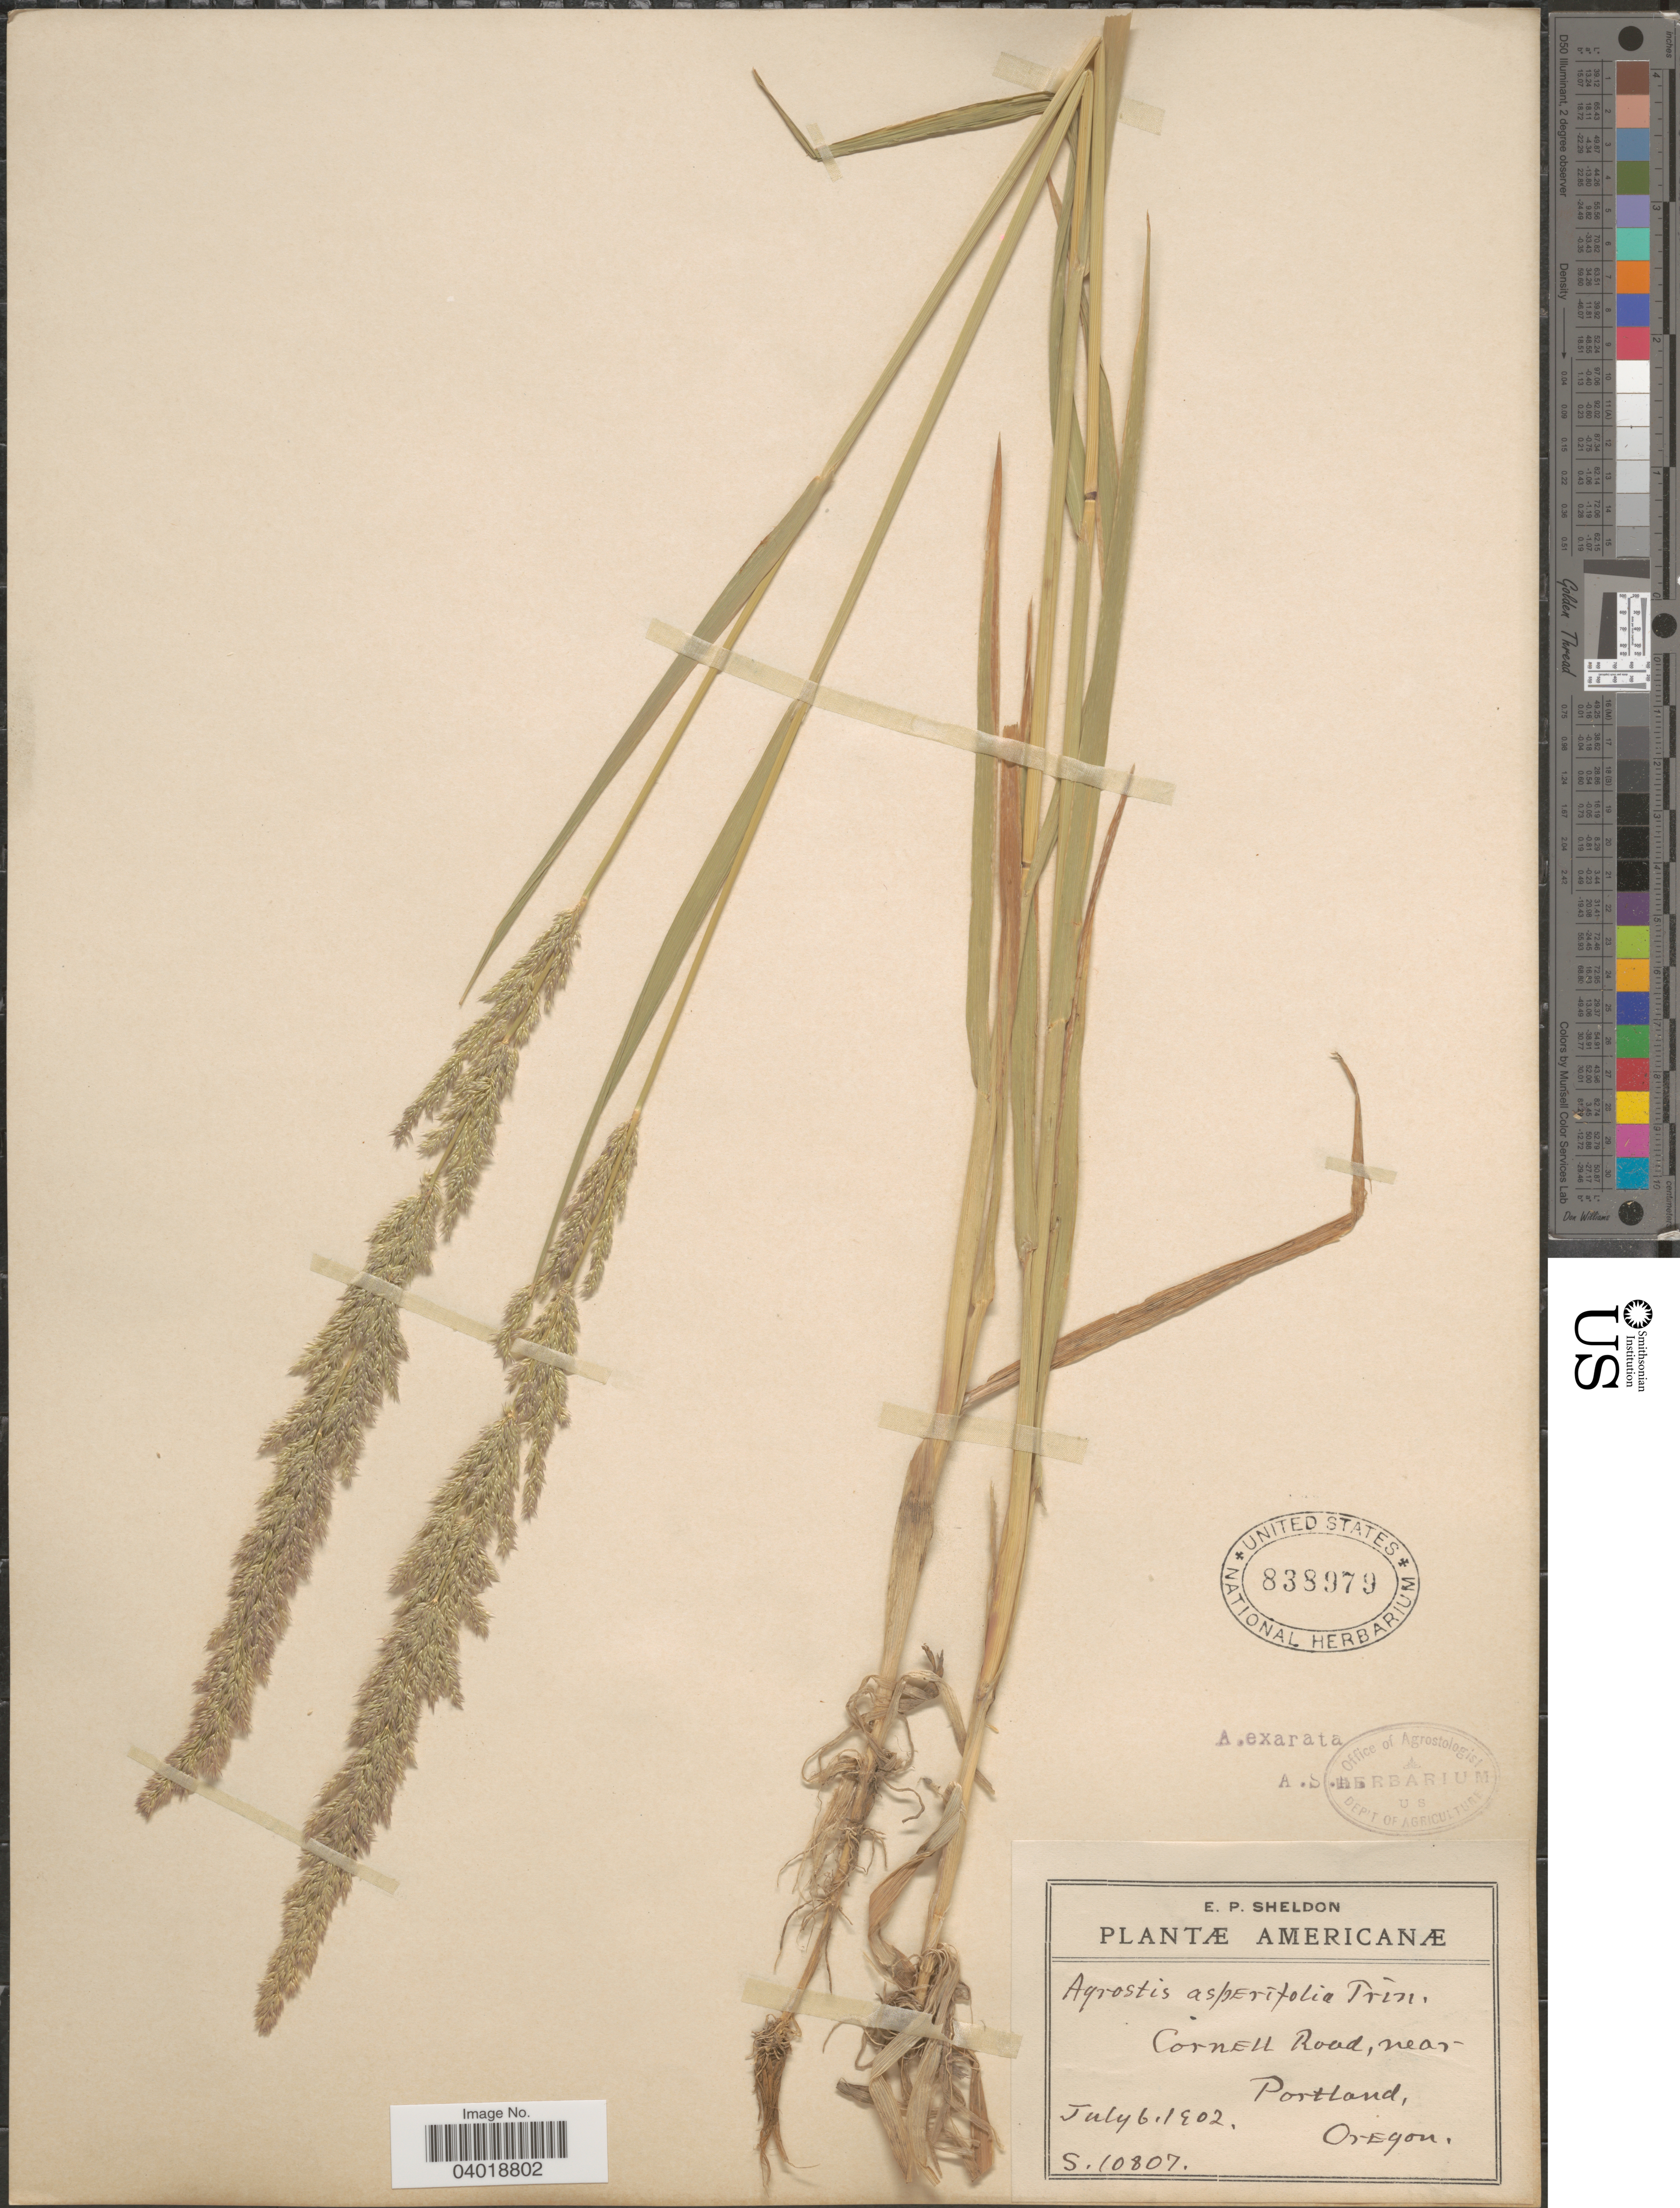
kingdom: Plantae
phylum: Tracheophyta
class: Liliopsida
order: Poales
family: Poaceae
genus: Agrostis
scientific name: Agrostis exarata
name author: Trin.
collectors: E. P. Sheldon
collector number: S10807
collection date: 1902-07-06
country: United States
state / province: Oregon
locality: Cornell Road, near Portland.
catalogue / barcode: US 838979